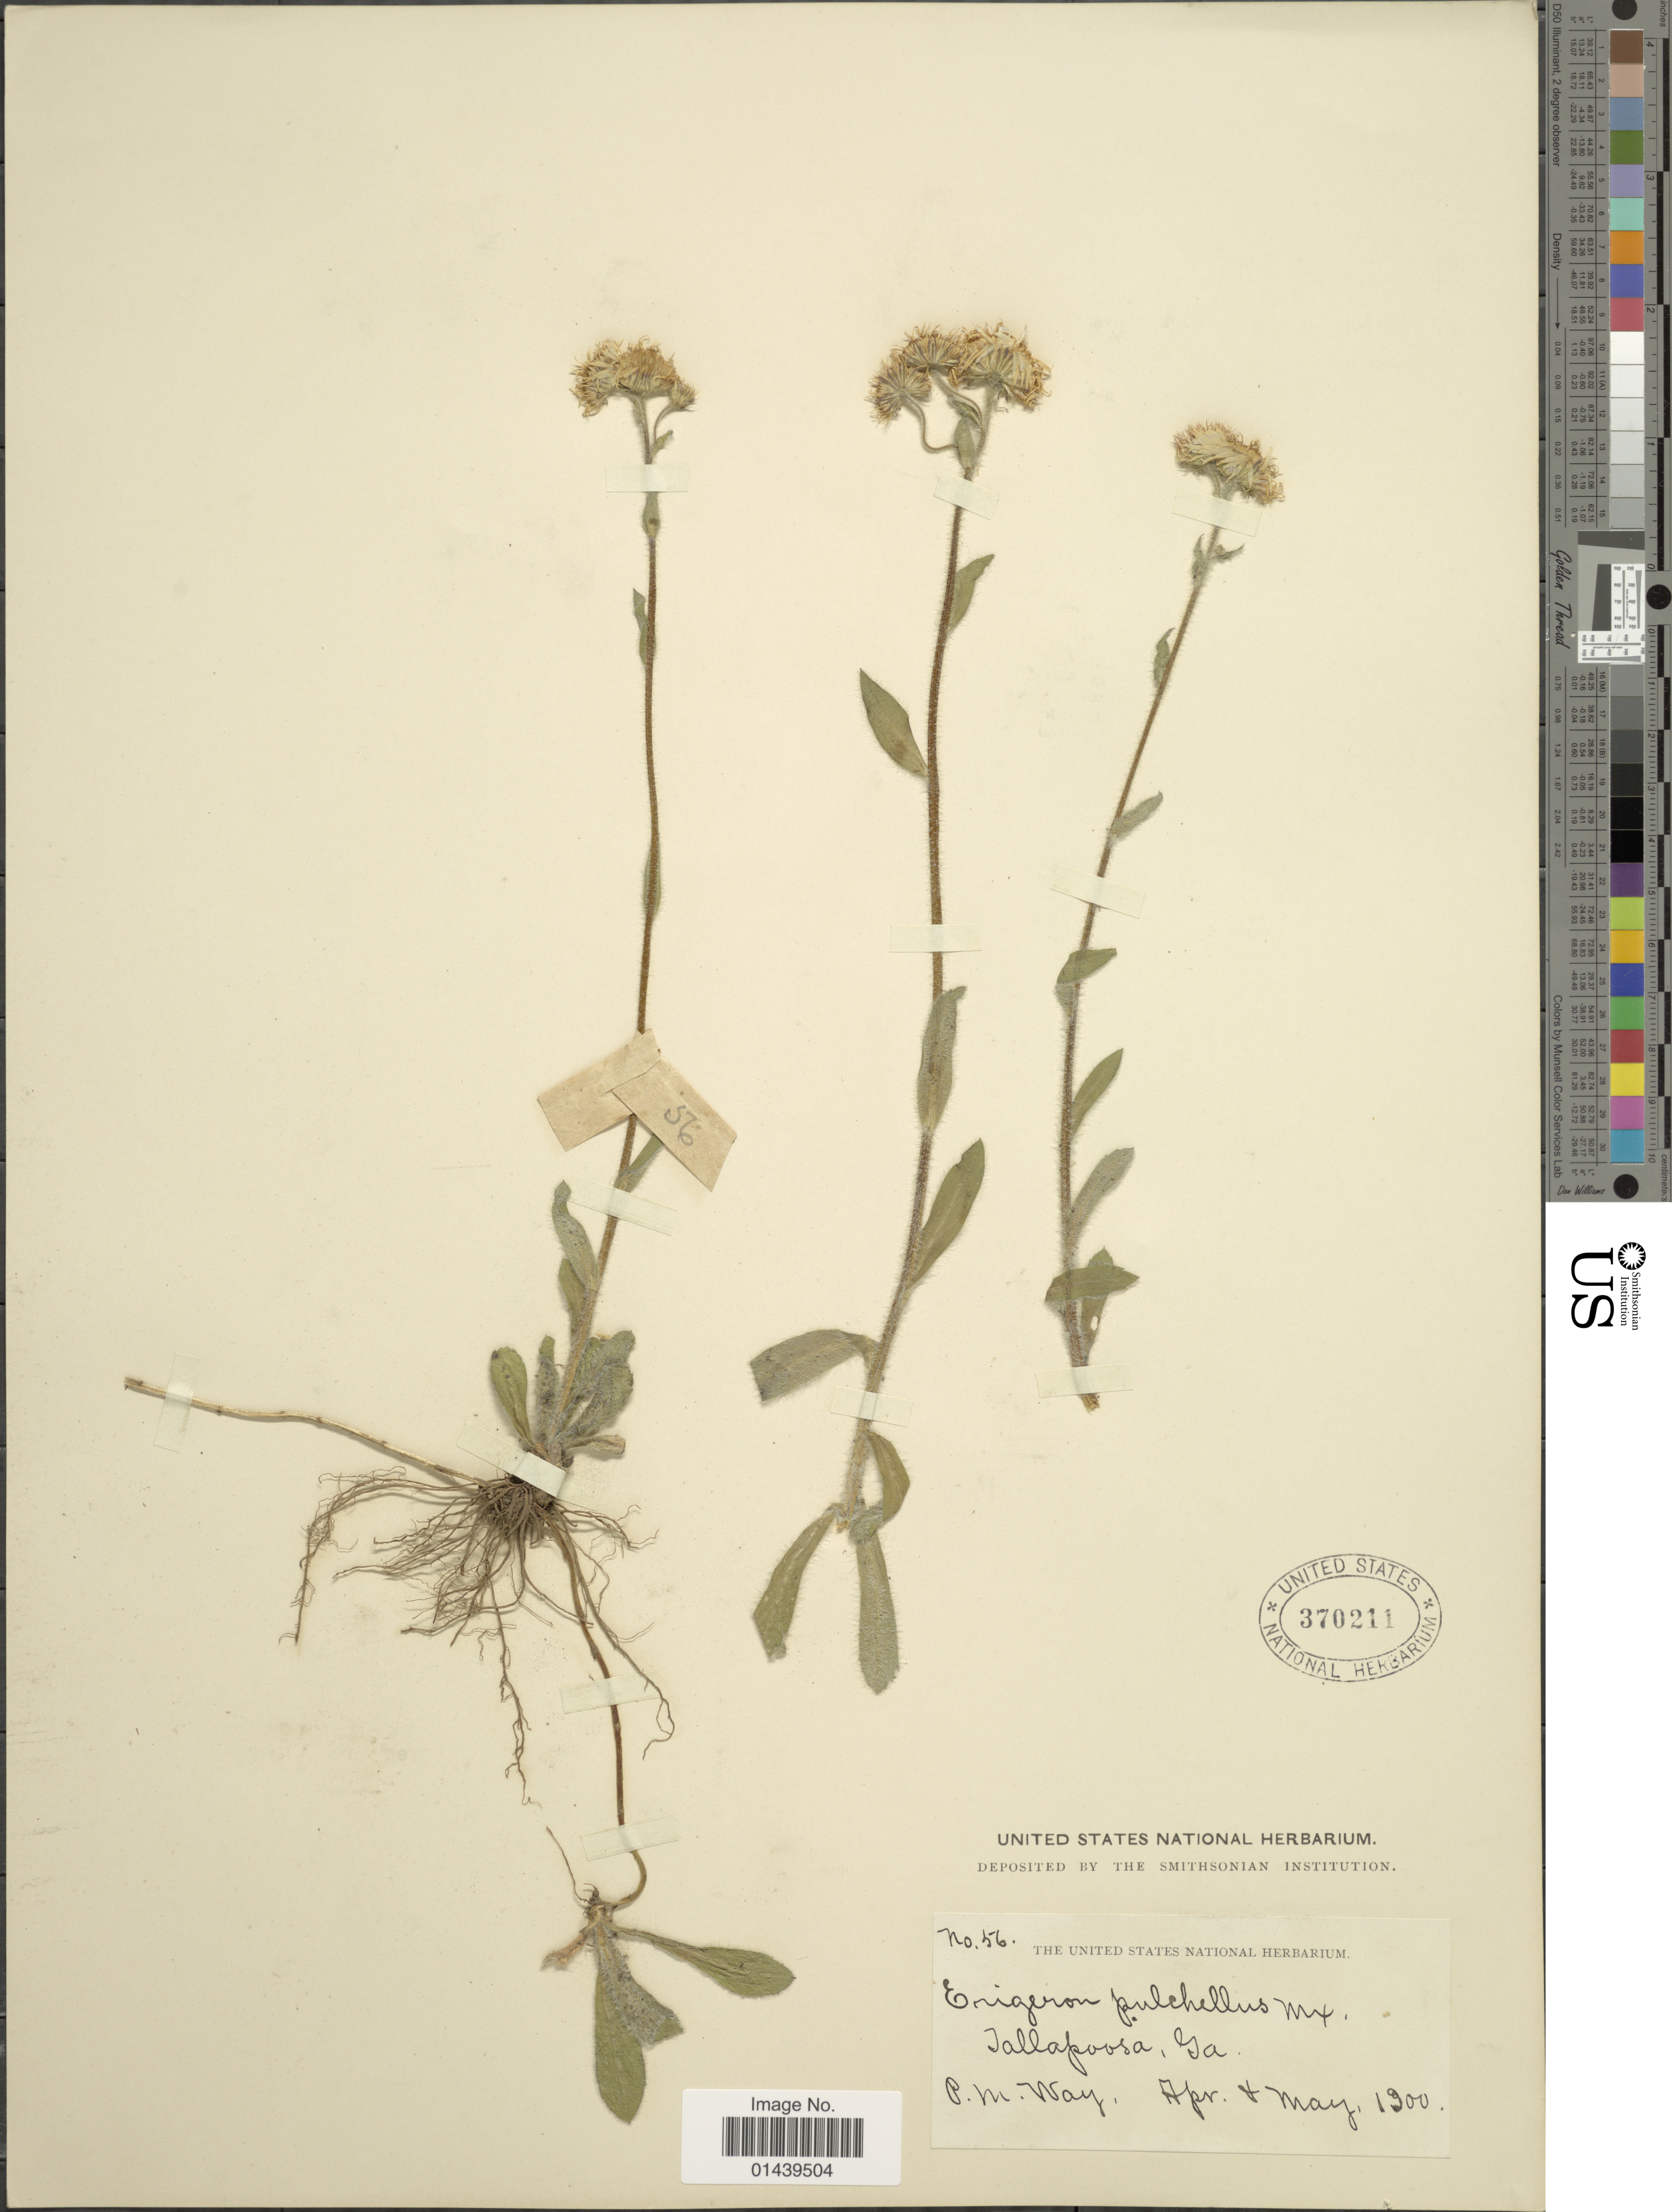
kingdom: Plantae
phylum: Tracheophyta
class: Magnoliopsida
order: Asterales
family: Asteraceae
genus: Erigeron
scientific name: Erigeron pulchellus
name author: Michx.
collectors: P. Way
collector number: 56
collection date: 1900-04/1900-05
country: United States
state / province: Georgia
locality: Tuscaloosa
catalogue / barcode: US 370211